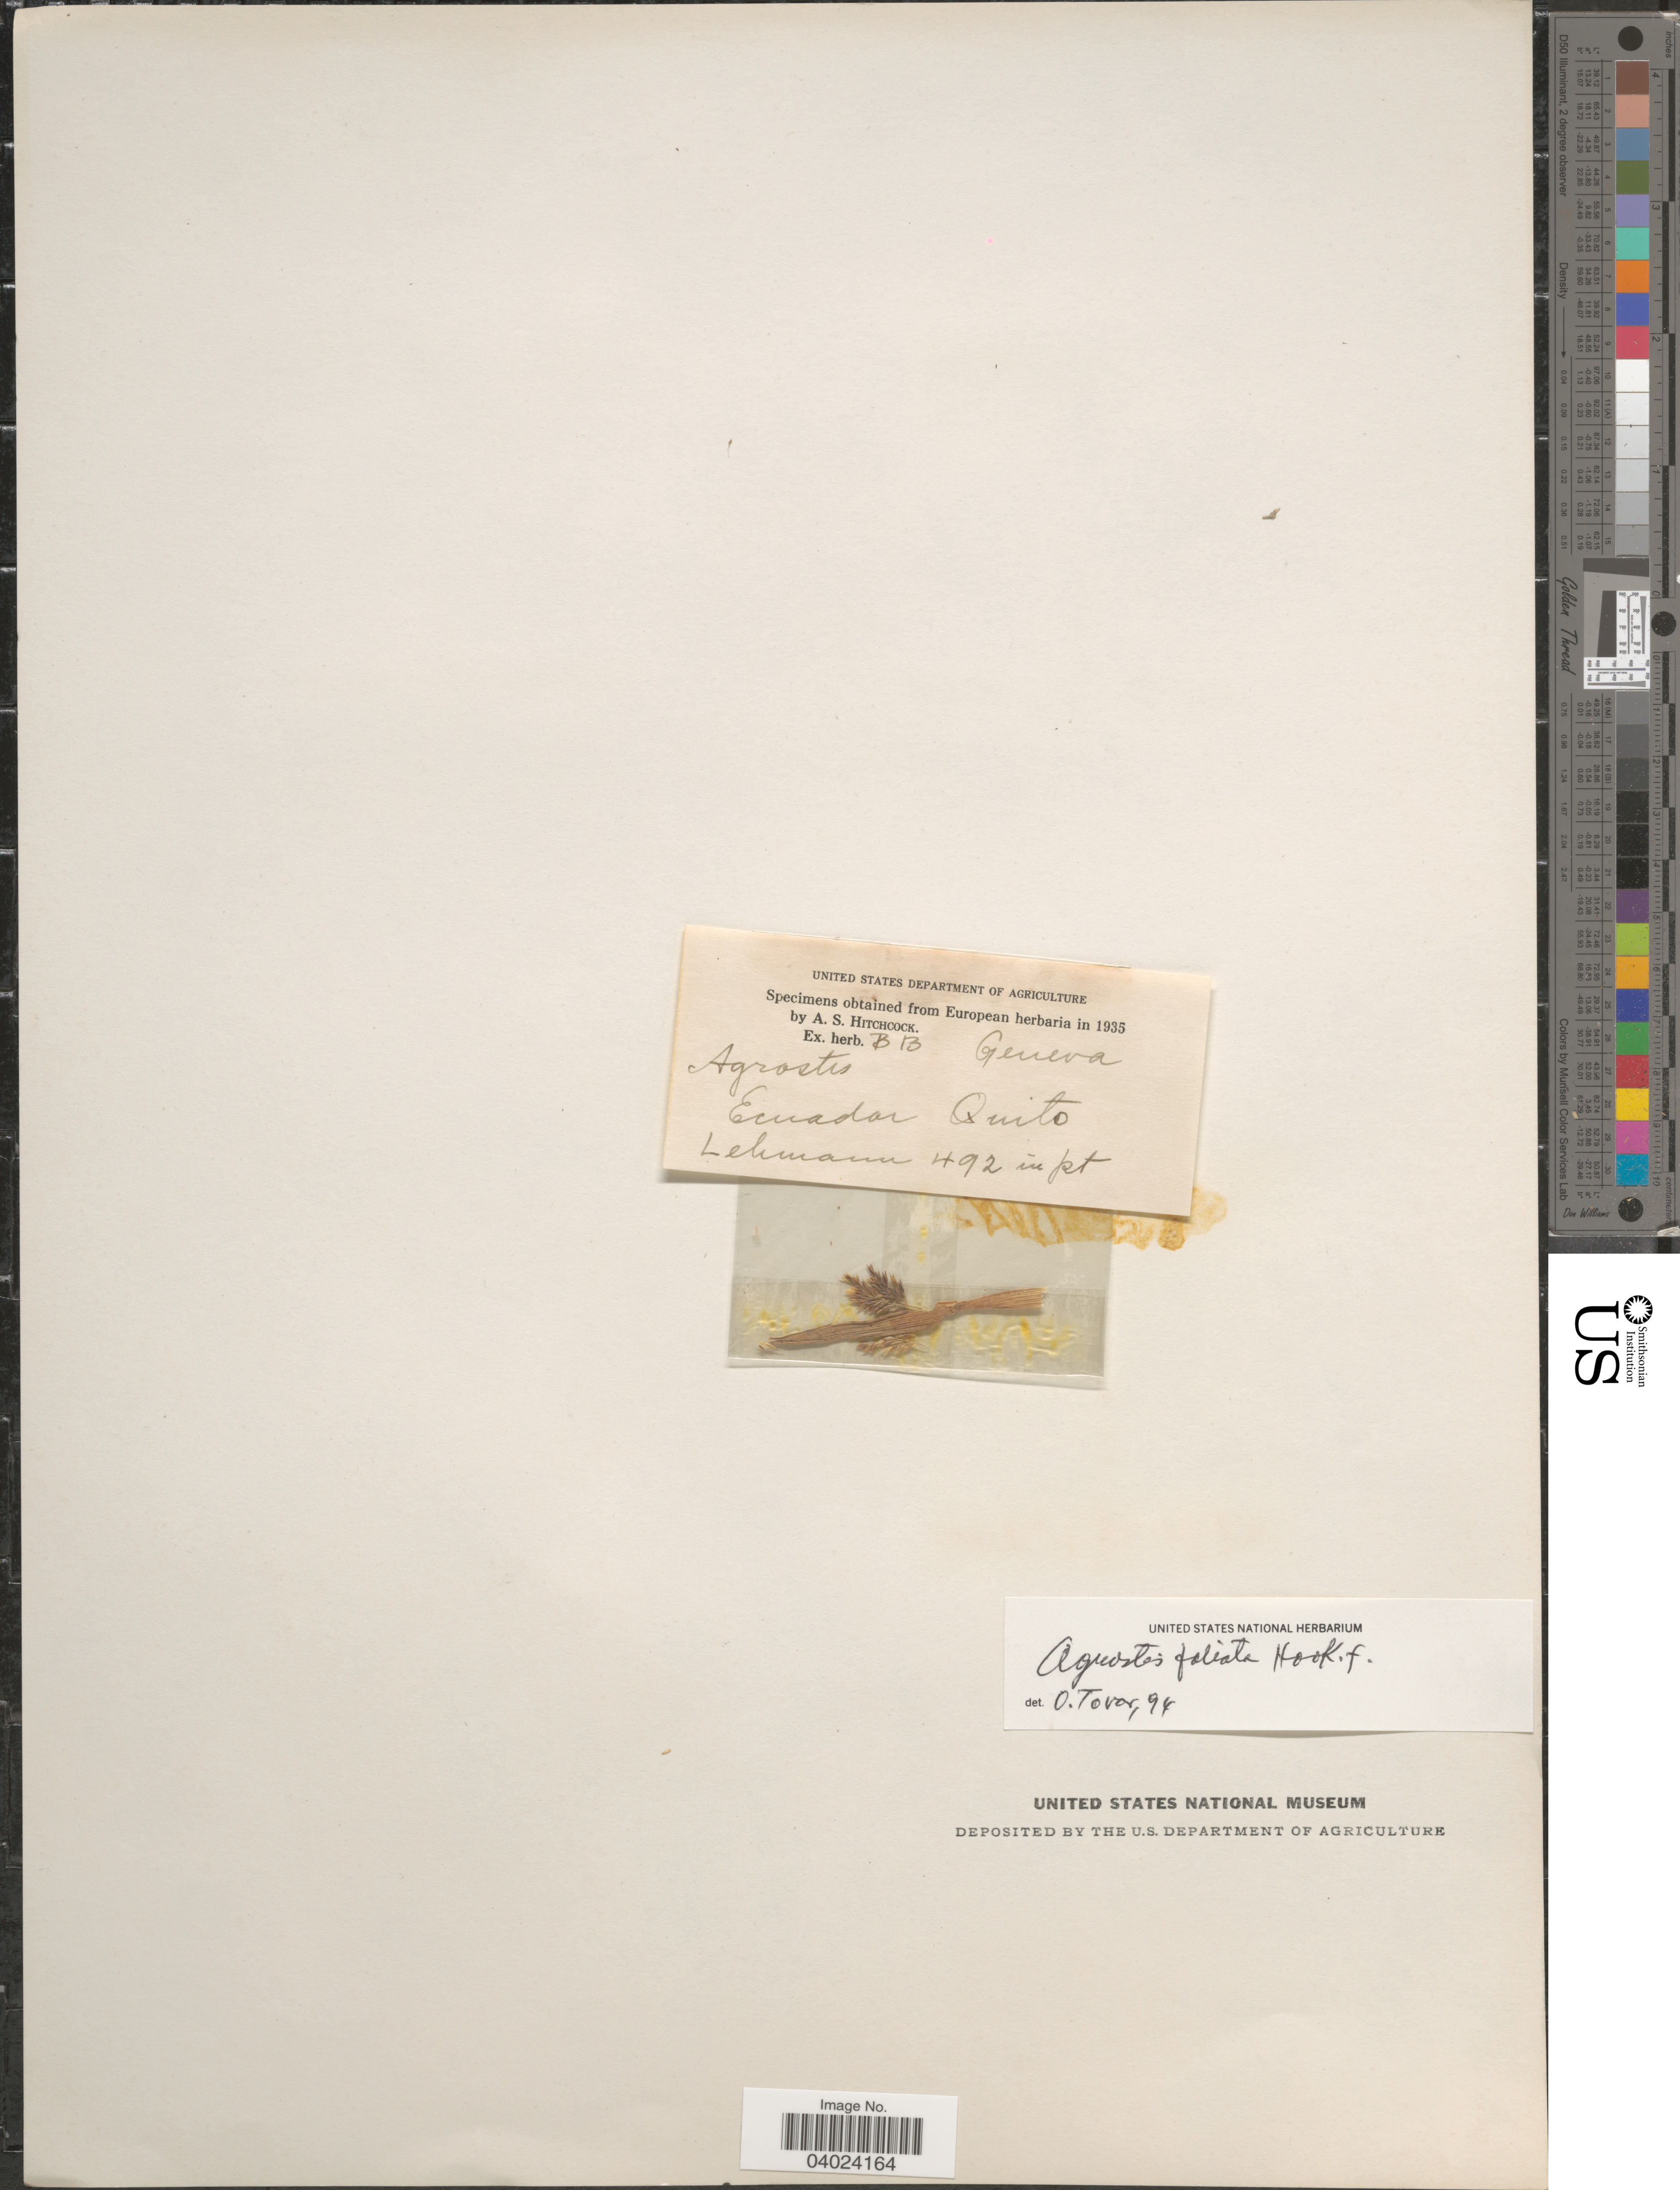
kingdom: Plantae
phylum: Tracheophyta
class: Liliopsida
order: Poales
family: Poaceae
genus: Agrostis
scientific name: Agrostis foliata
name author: Hook. f.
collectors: -. Lehmann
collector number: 492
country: Ecuador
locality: Quito.